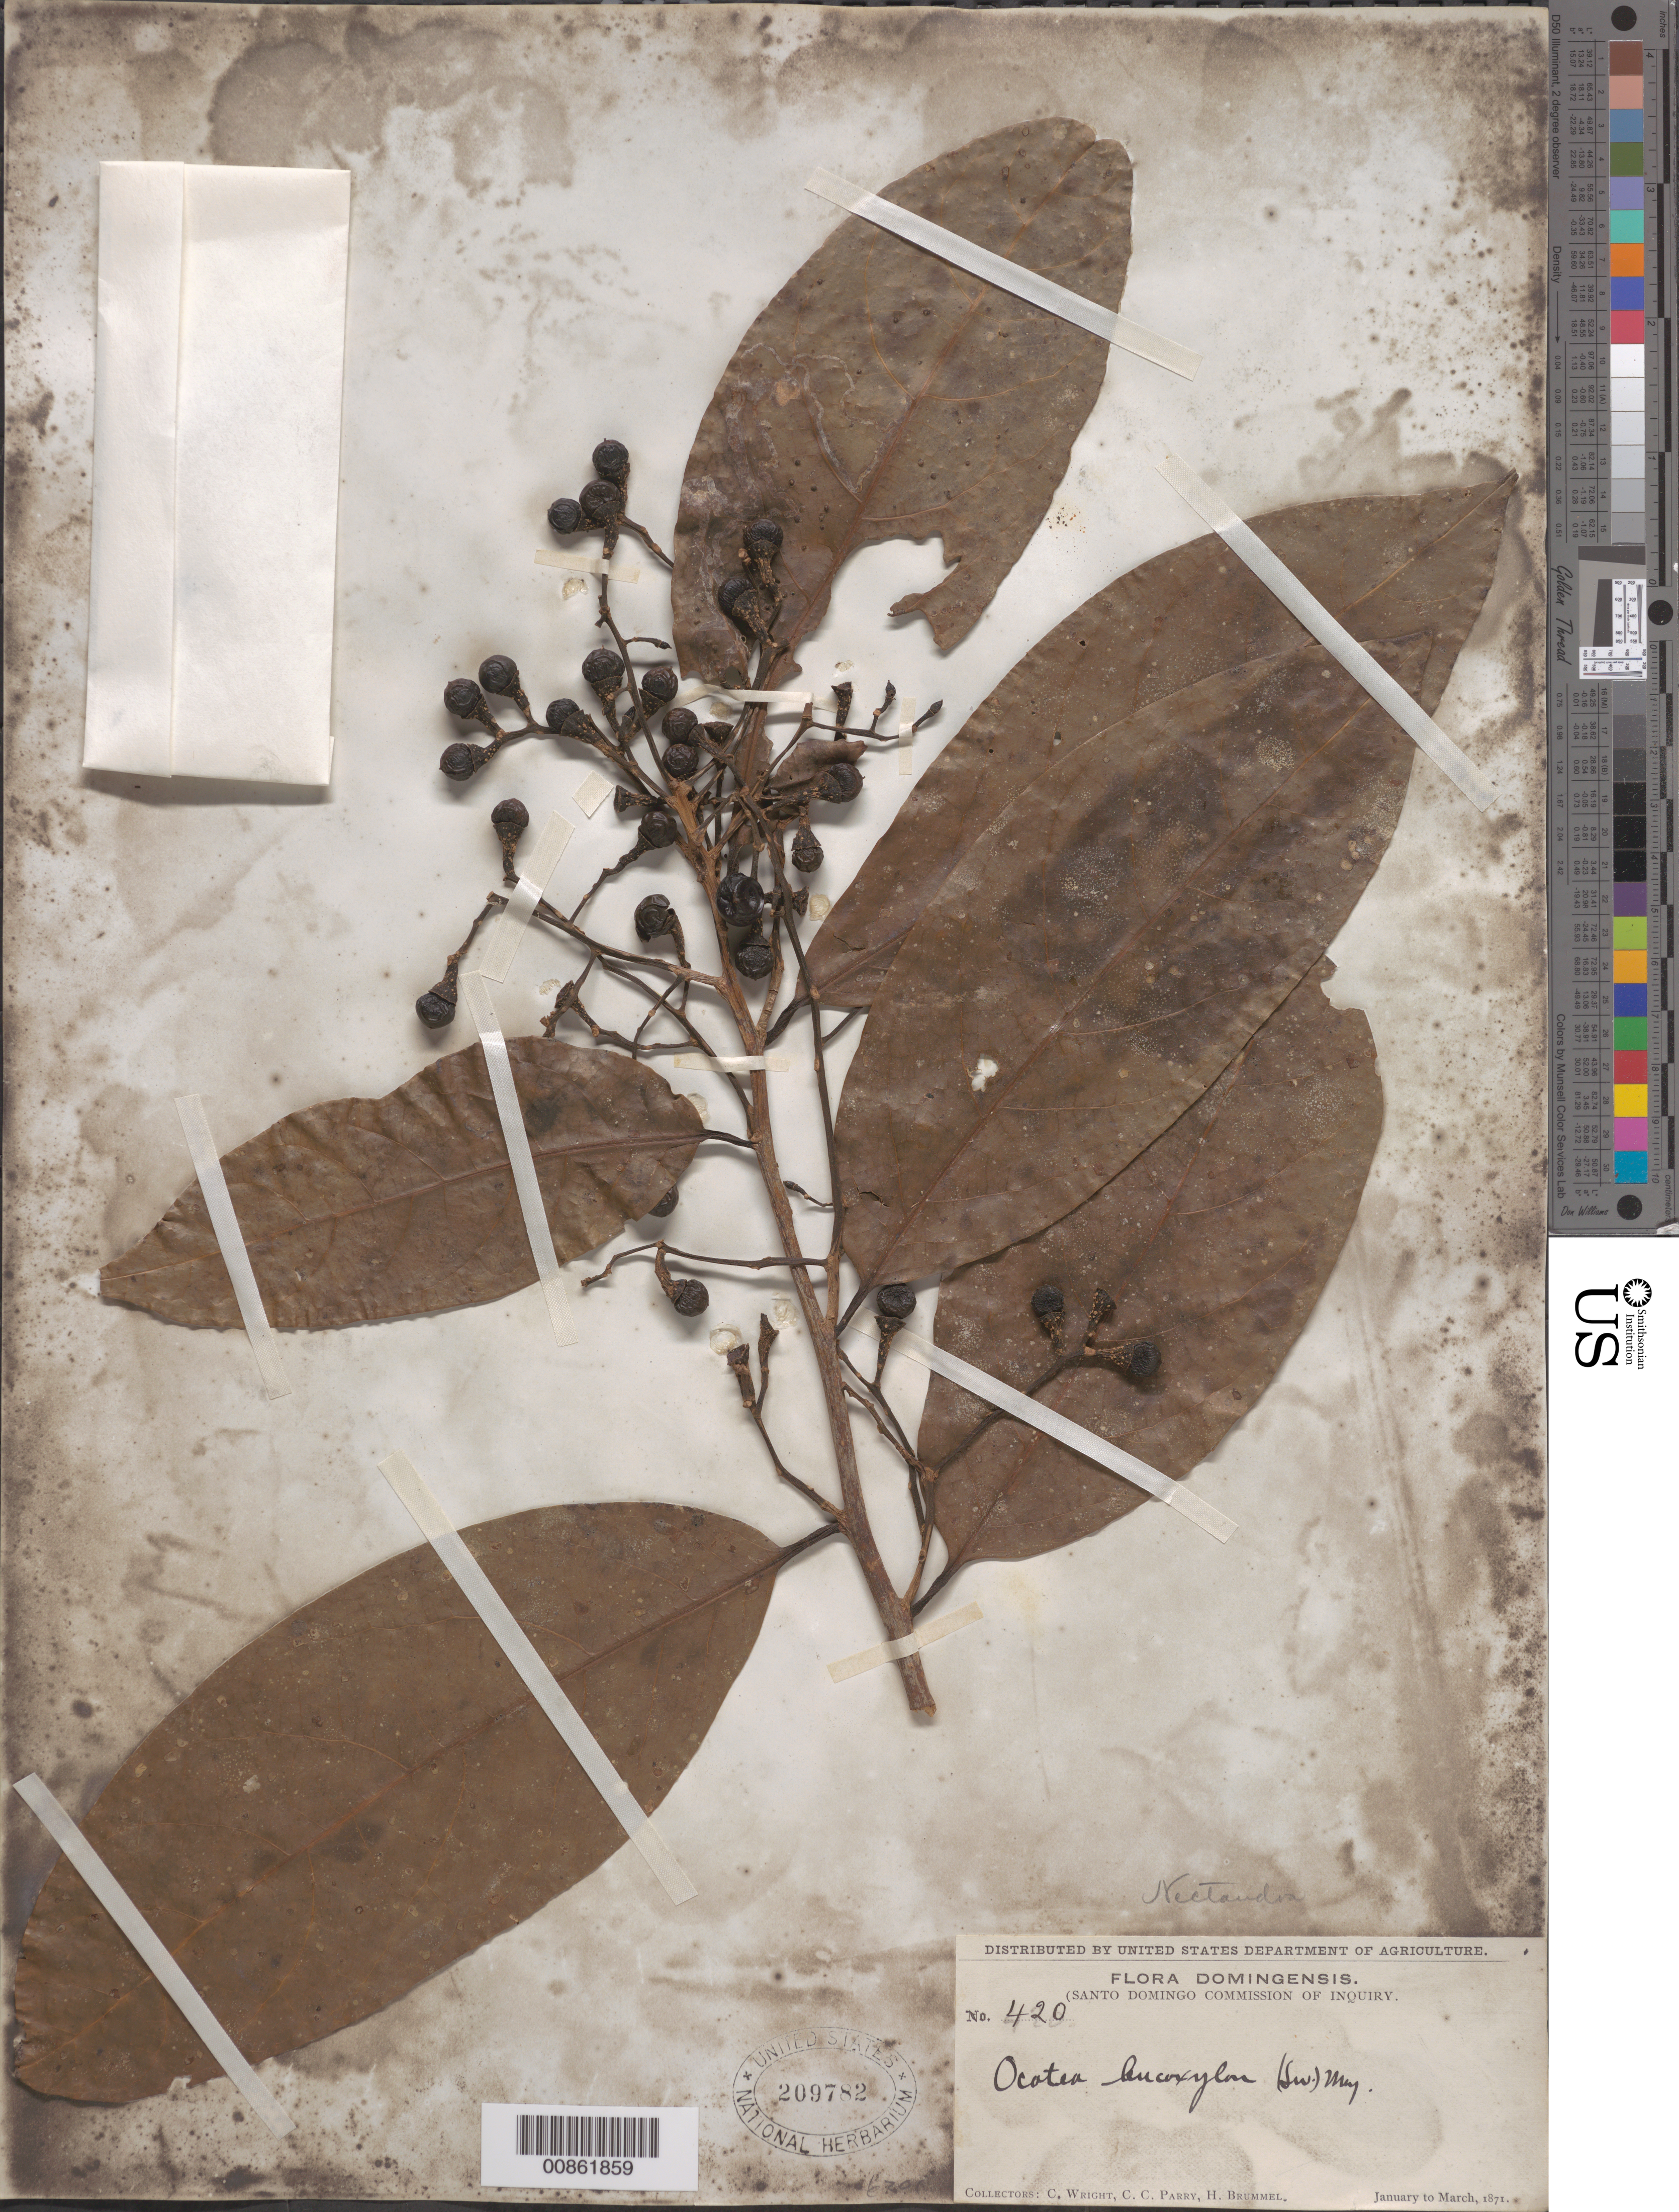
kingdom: Plantae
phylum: Tracheophyta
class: Magnoliopsida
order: Laurales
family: Lauraceae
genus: Ocotea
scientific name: Ocotea leucoxylon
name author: (Sw.) Laness.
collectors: C. Wright, C. C. Parry & H. Brummel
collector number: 420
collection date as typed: Jan 1871 to -- Mar 1871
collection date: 1871-01/1871-03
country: Dominican Republic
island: Hispaniola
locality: Dominican Republic.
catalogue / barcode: US 209782